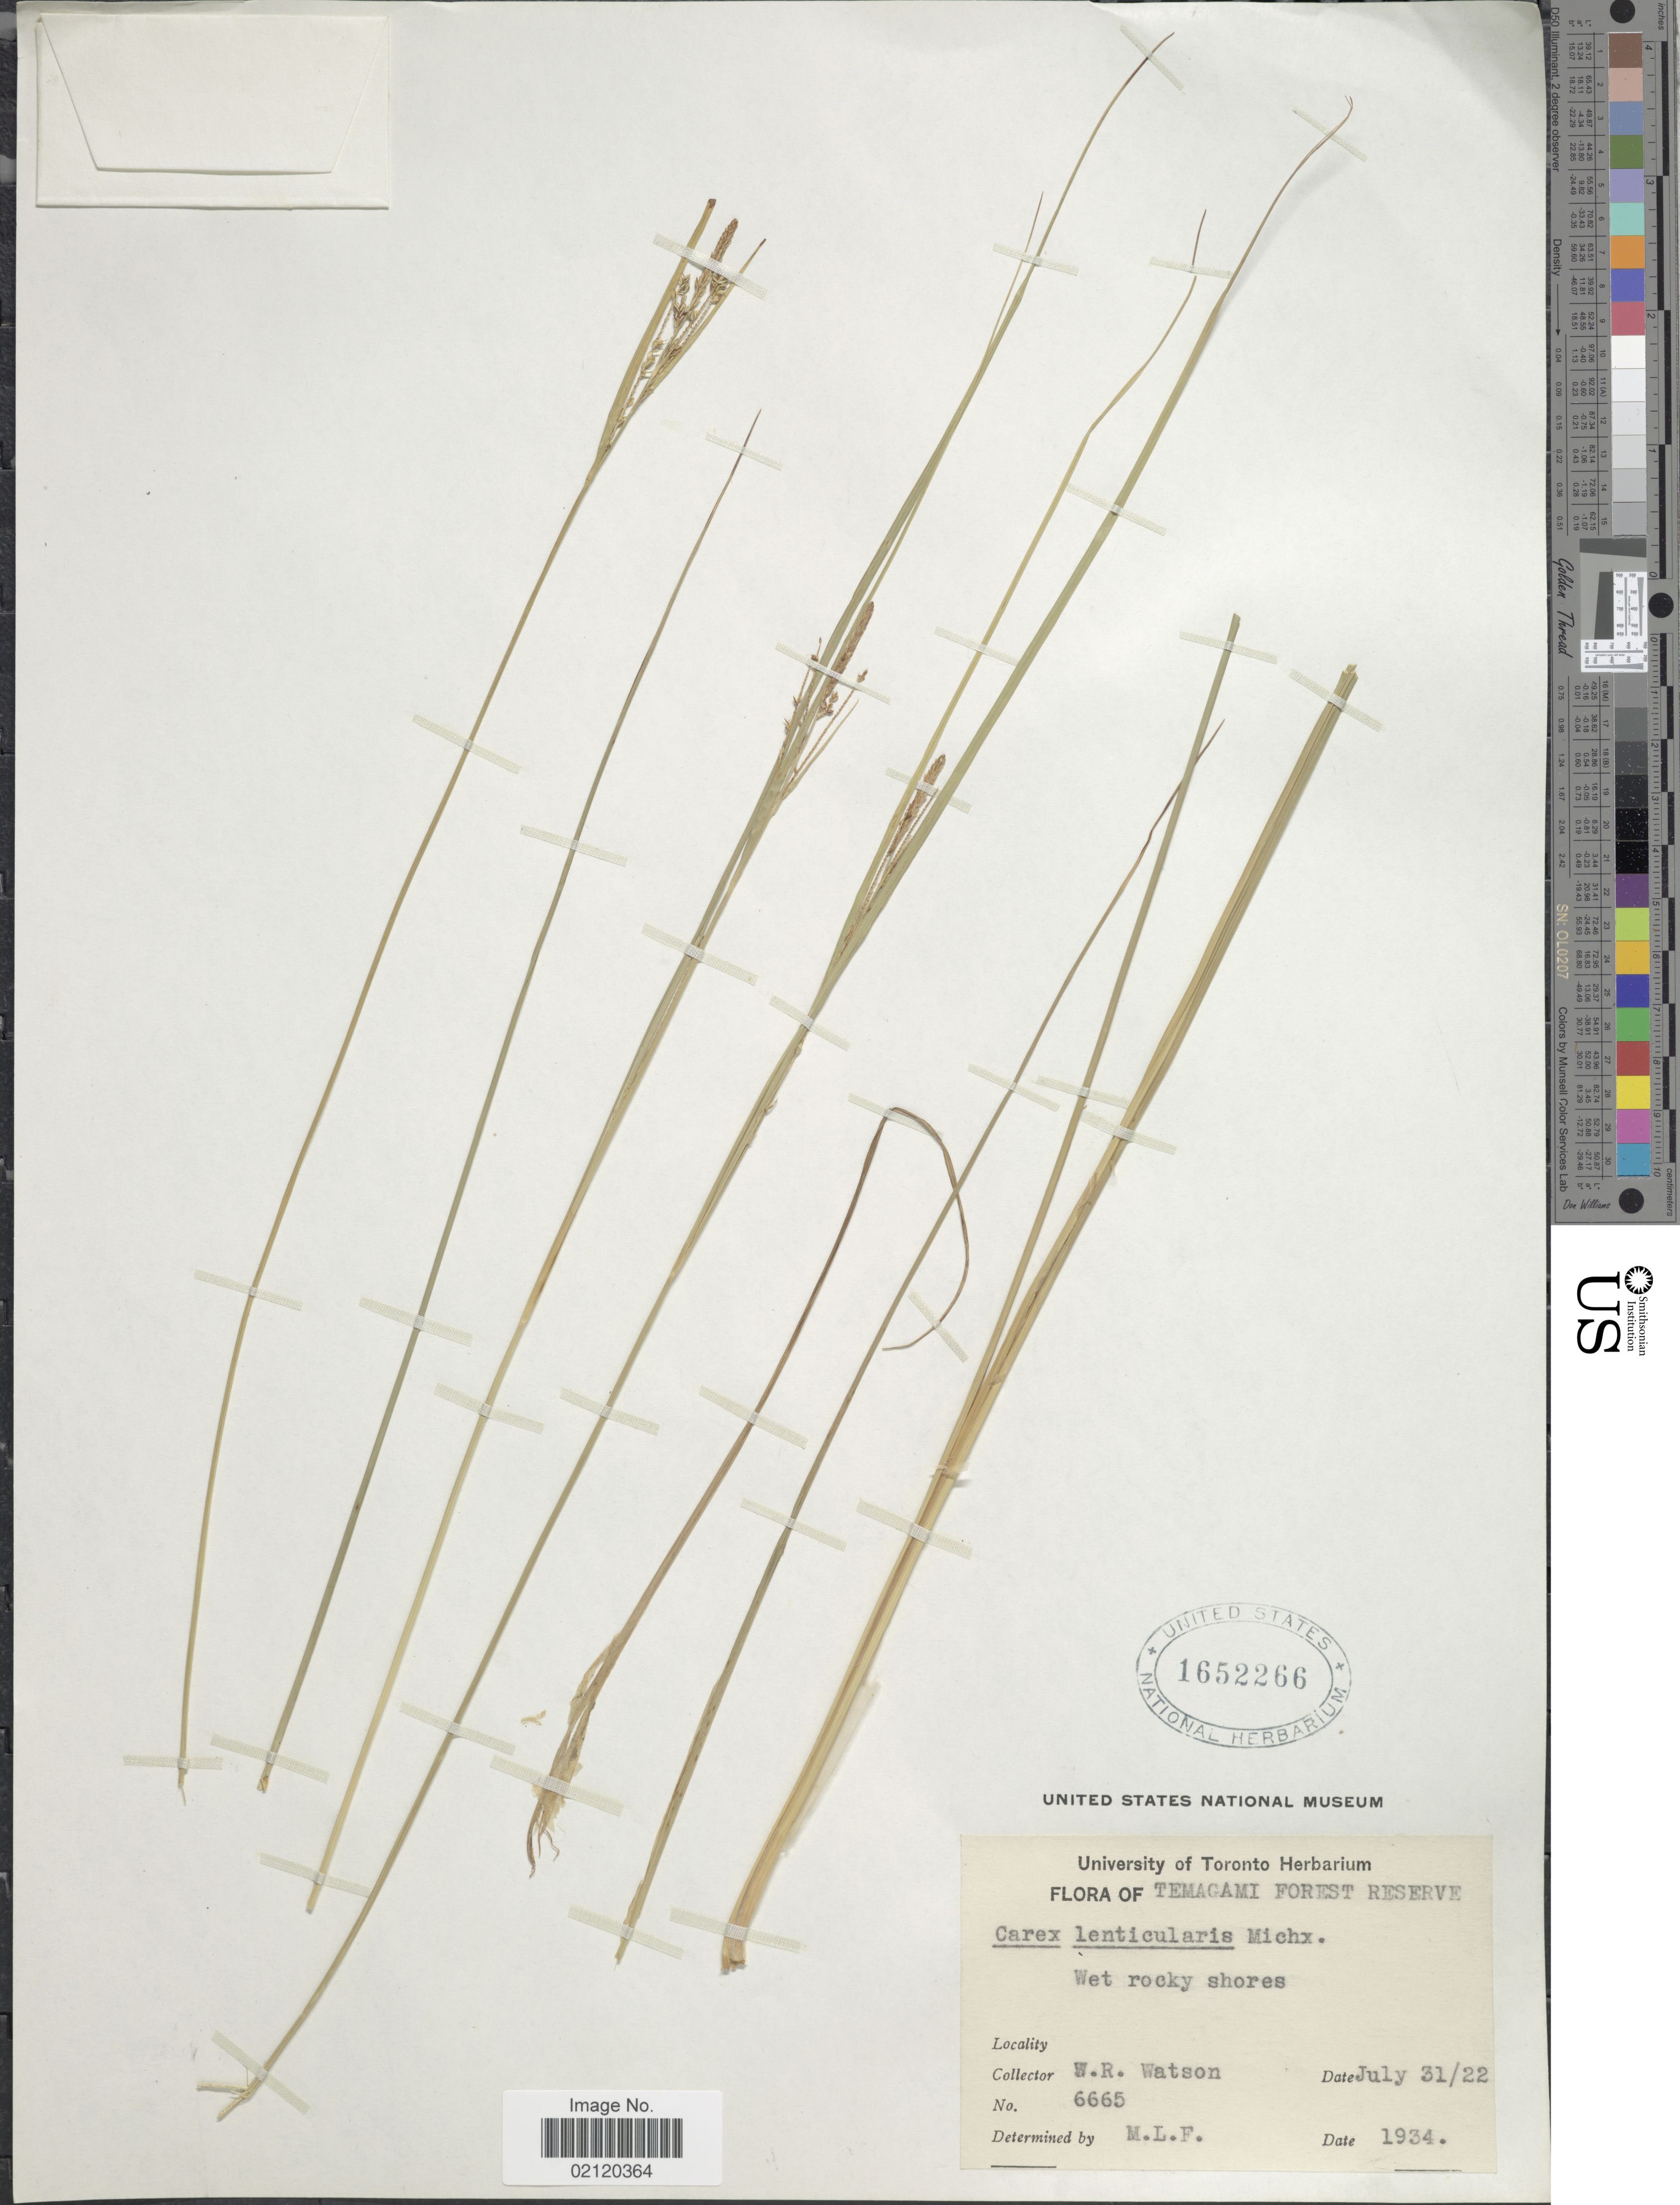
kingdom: Plantae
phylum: Tracheophyta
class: Liliopsida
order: Poales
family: Cyperaceae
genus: Carex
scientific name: Carex lenticularis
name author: Michx.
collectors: W. R. Watson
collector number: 6665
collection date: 1922-07-31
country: Canada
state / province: Ontario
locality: Temagami Forest Reserve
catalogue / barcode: US 1652266